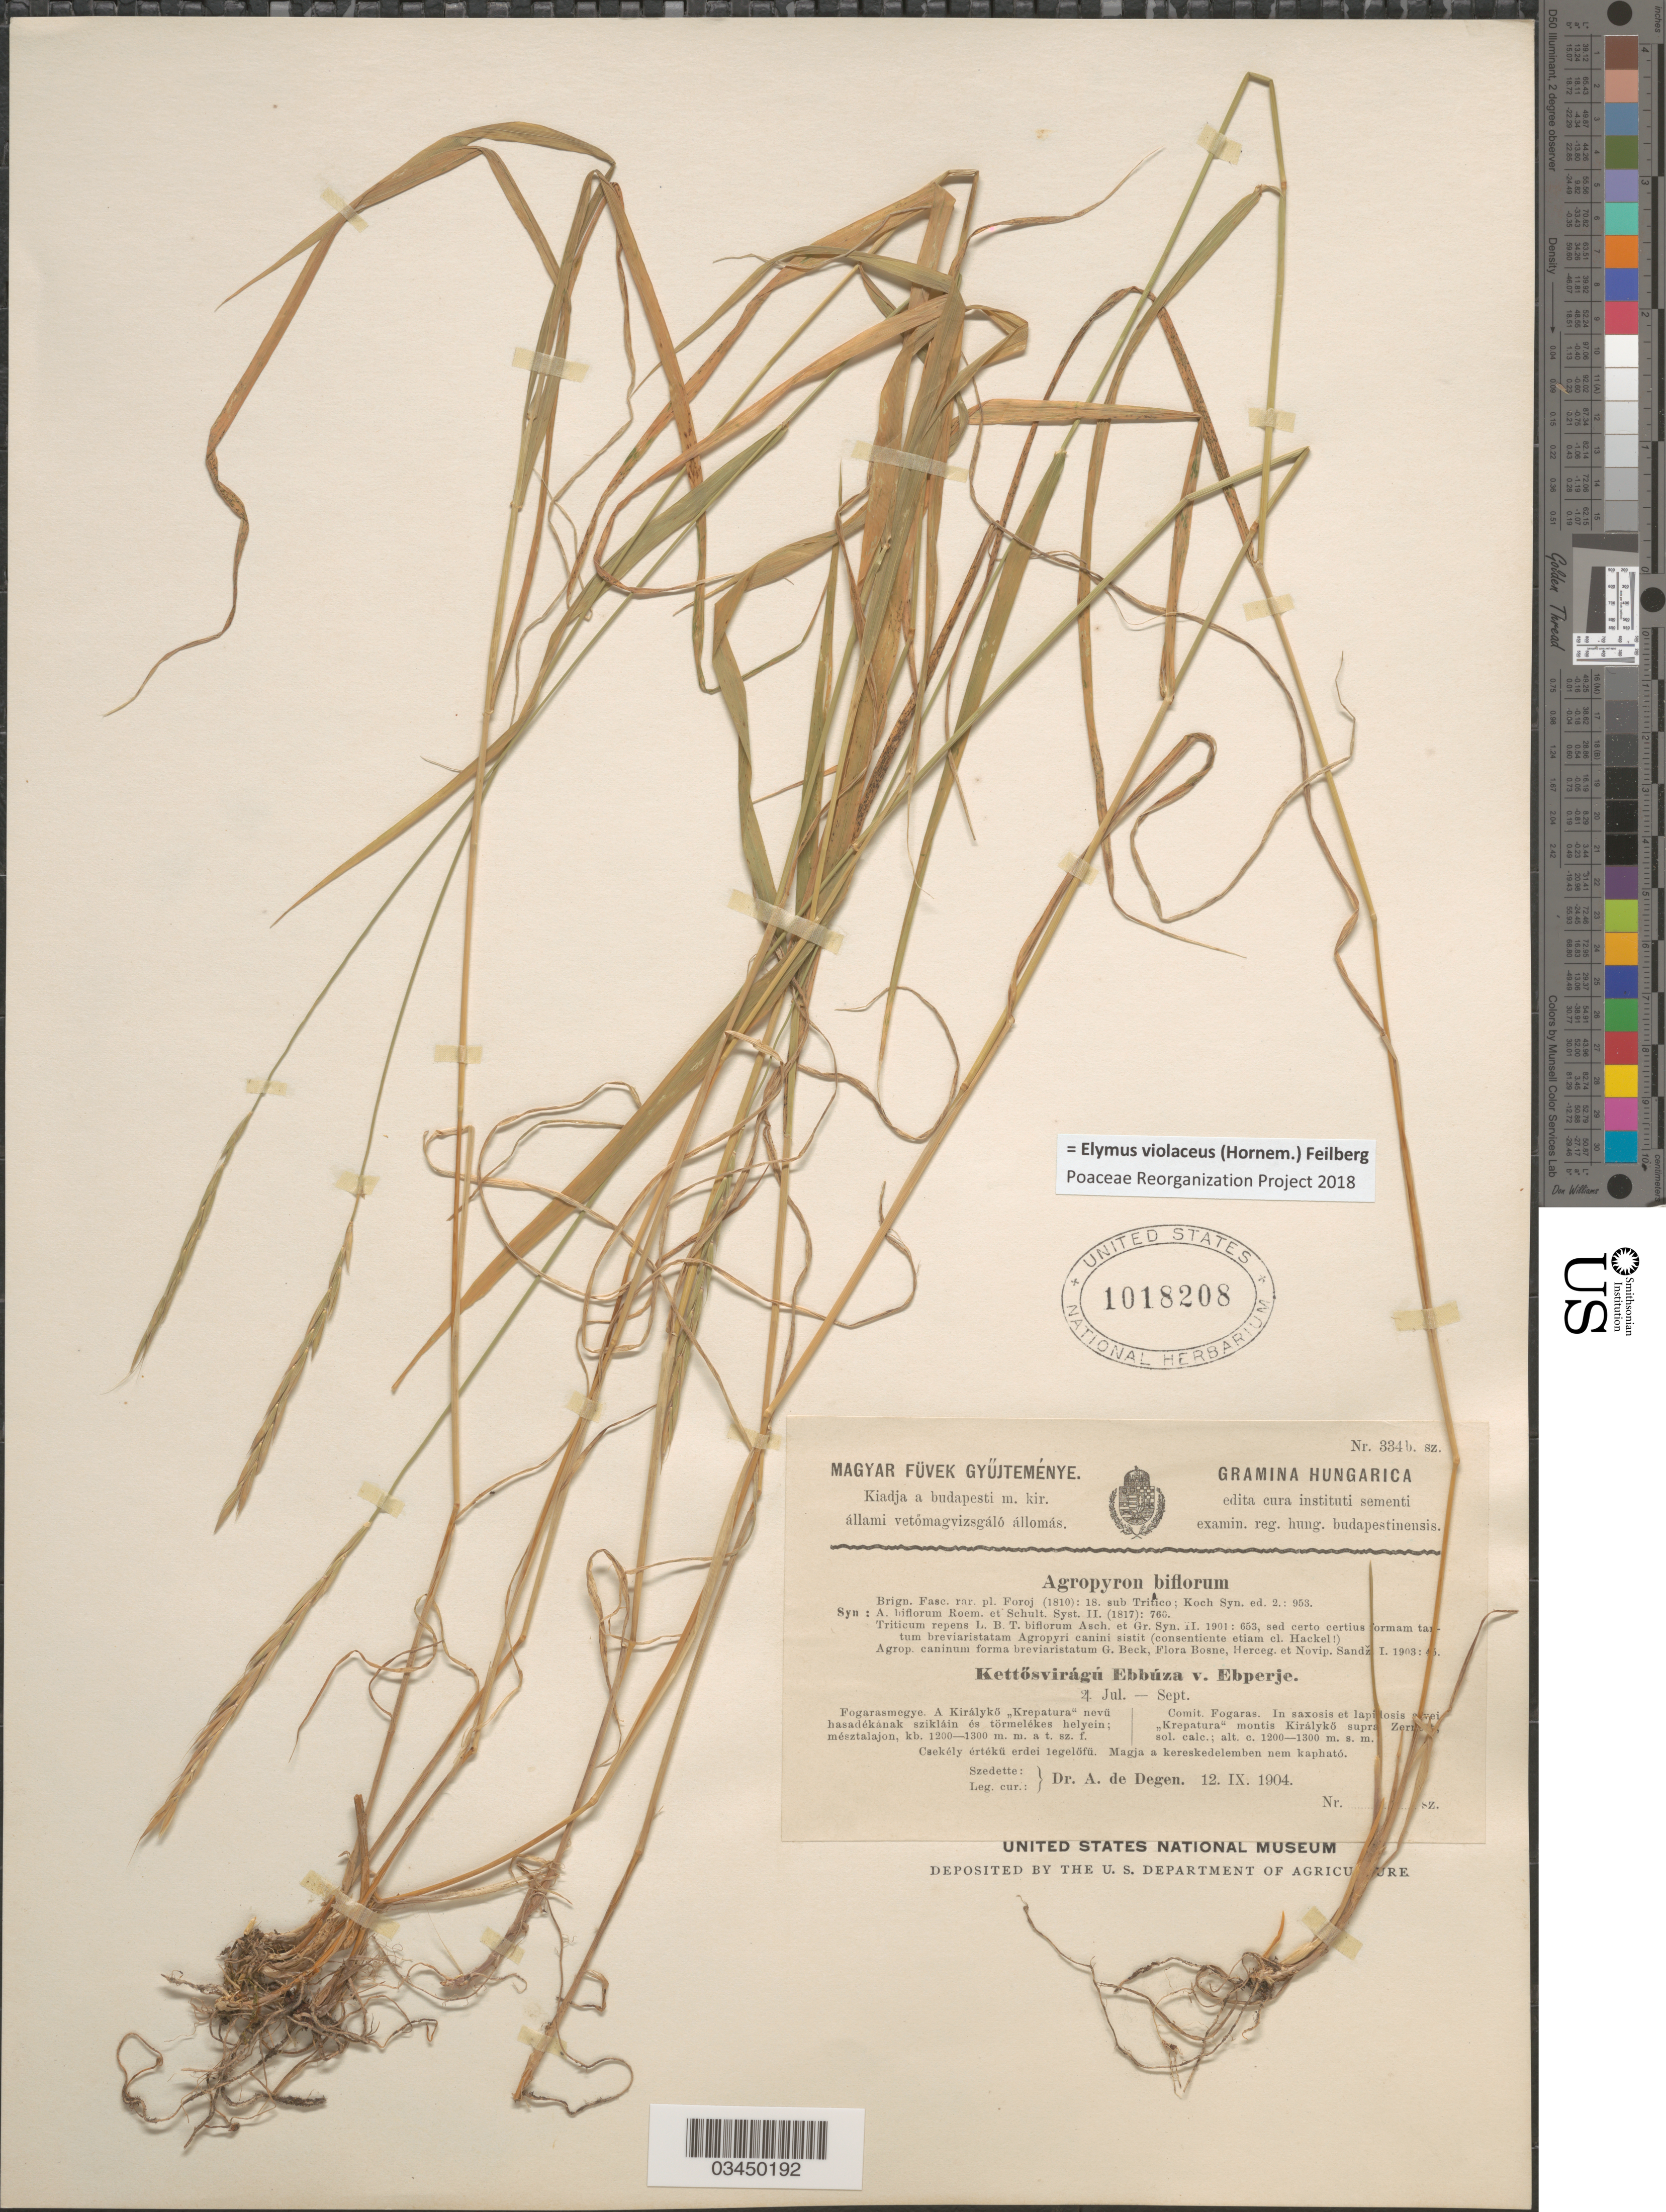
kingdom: Plantae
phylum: Tracheophyta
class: Liliopsida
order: Poales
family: Poaceae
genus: Elymus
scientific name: Elymus violaceus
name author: (Hornem.) Feilberg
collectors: A. Degen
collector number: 334b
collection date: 1904-09-12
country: Hungary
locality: Comit. Fogaras. In saxosis et lapi[illegible text]osis [illegible text]vei "Krepatura" montis Királykö supra Zer[illegible text].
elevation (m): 1200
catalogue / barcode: US 1018208